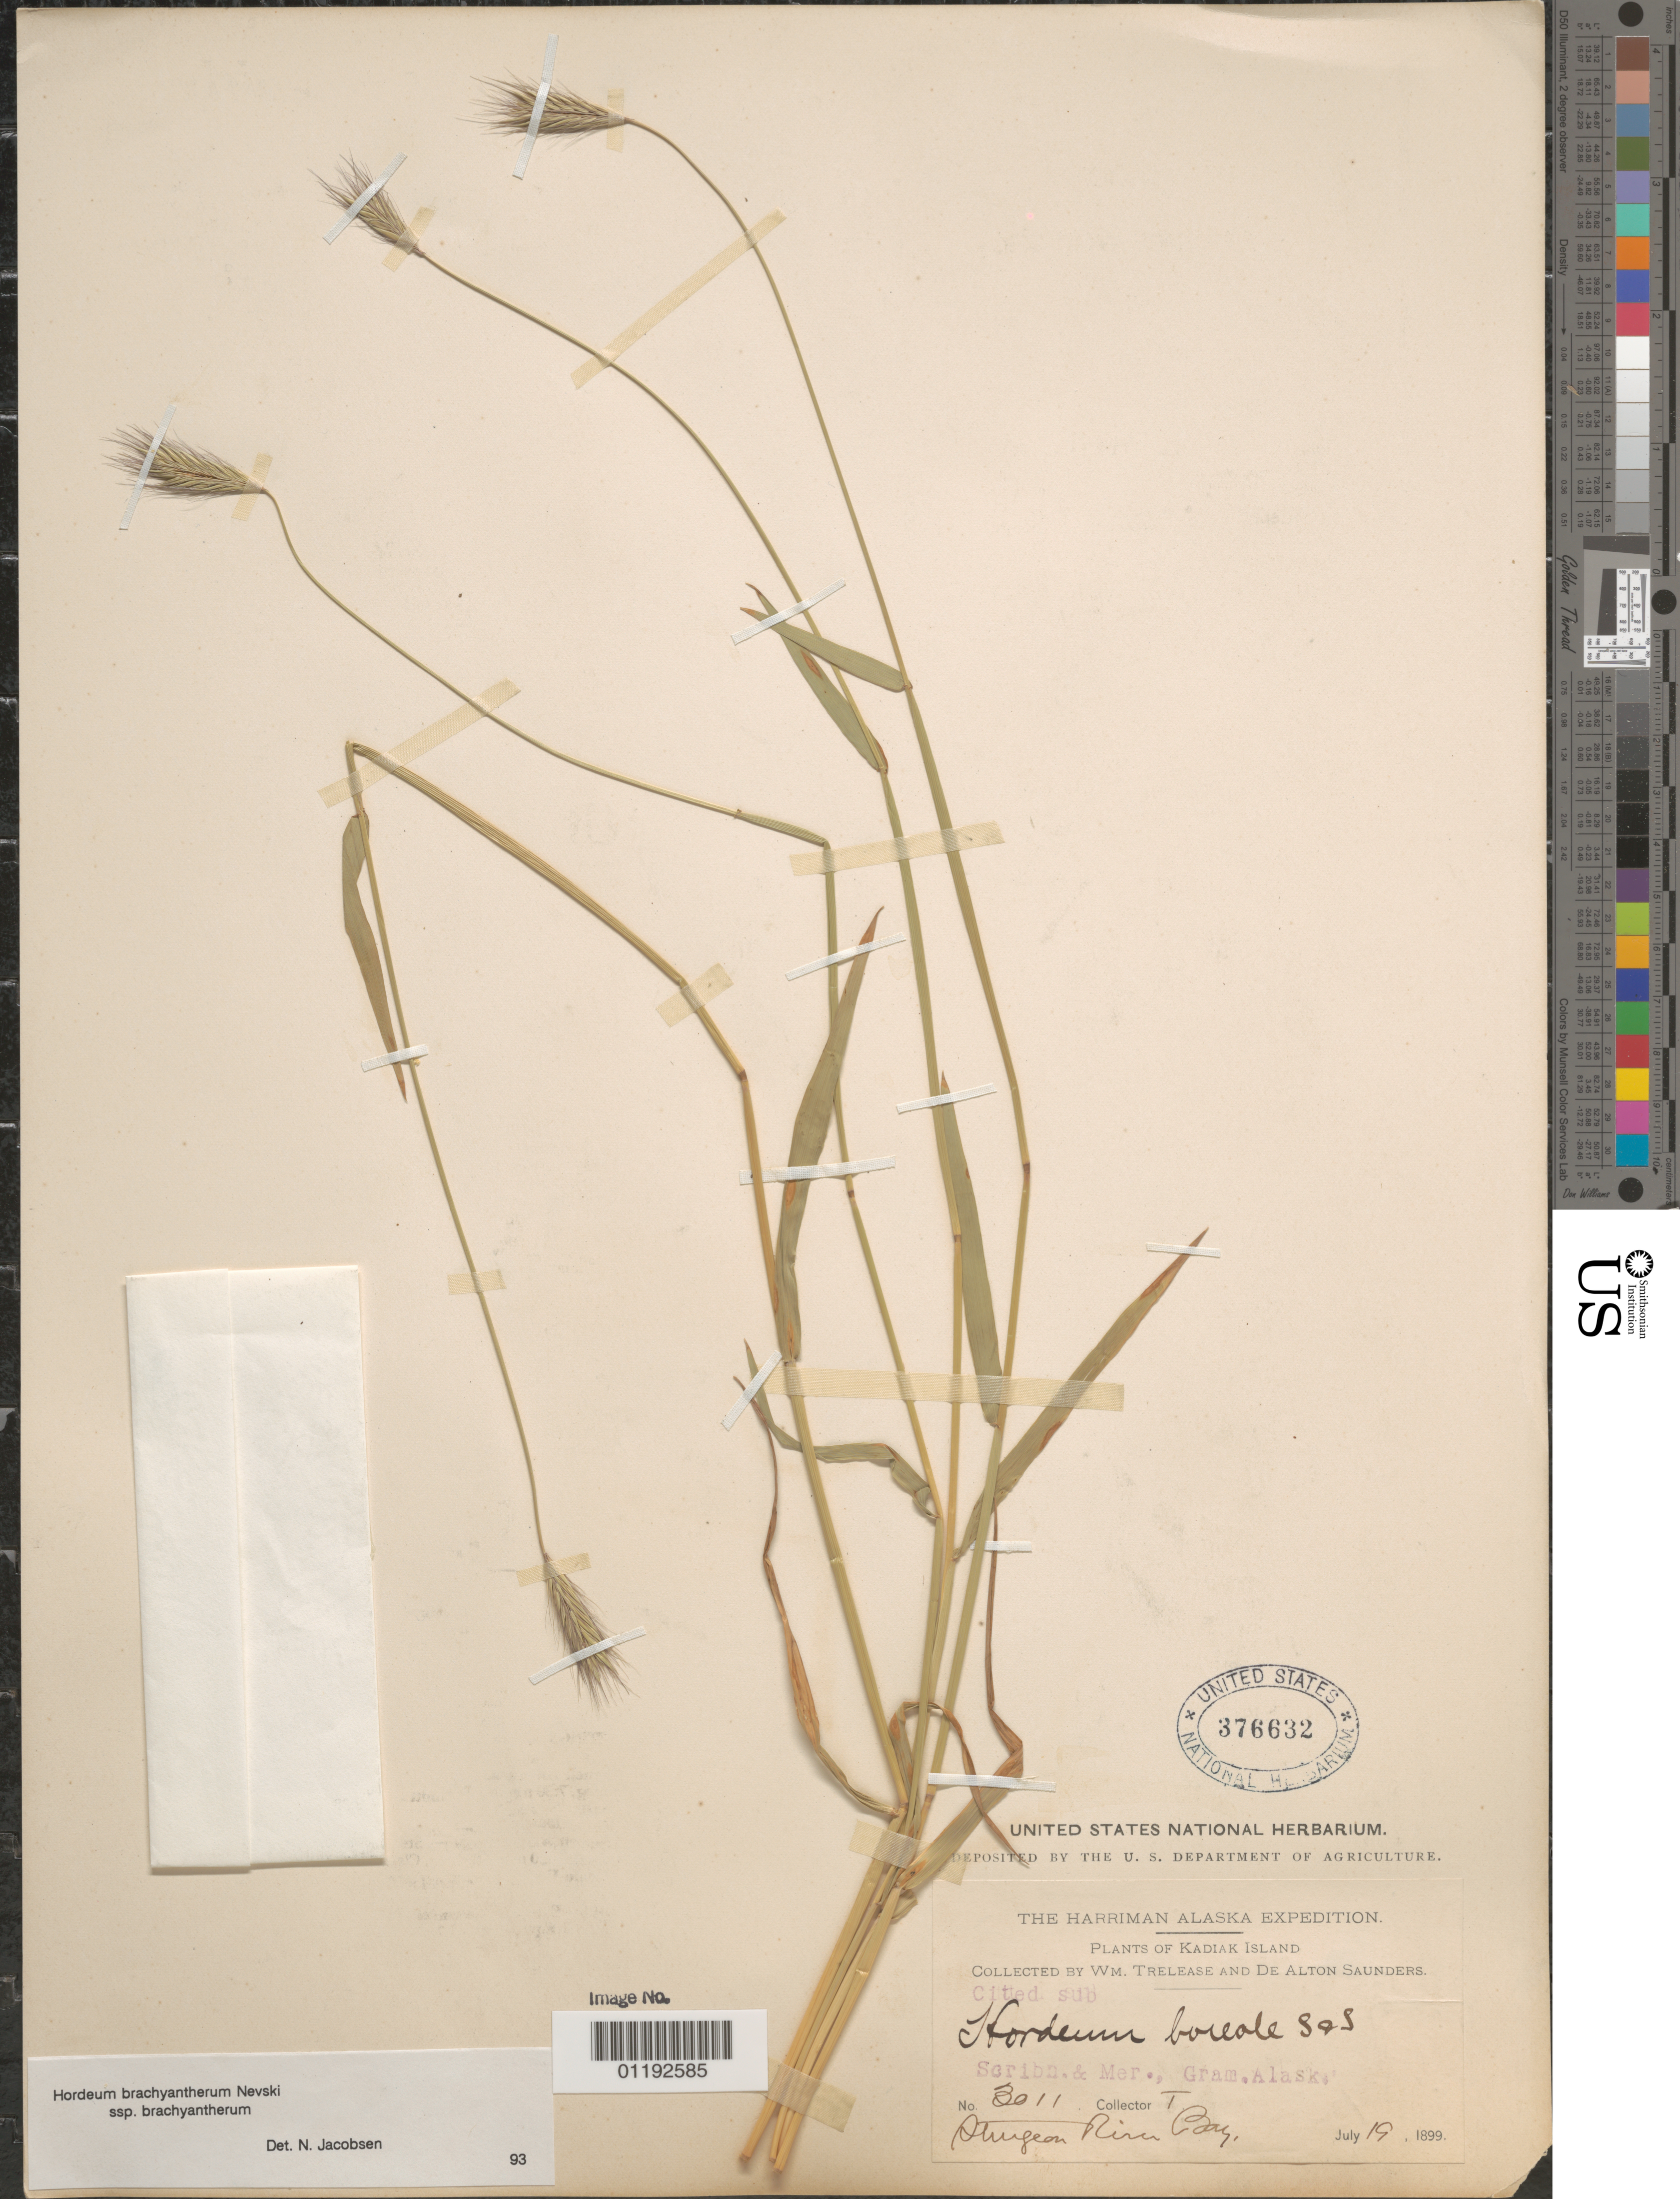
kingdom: Plantae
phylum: Tracheophyta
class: Liliopsida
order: Poales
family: Poaceae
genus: Hordeum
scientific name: Hordeum brachyantherum subsp. brachyantherum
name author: Nevski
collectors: W. Trelease & D. Saunders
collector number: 3011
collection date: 1899-07-19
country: United States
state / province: Alaska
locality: Sturgeron River Bay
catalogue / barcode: US 376632